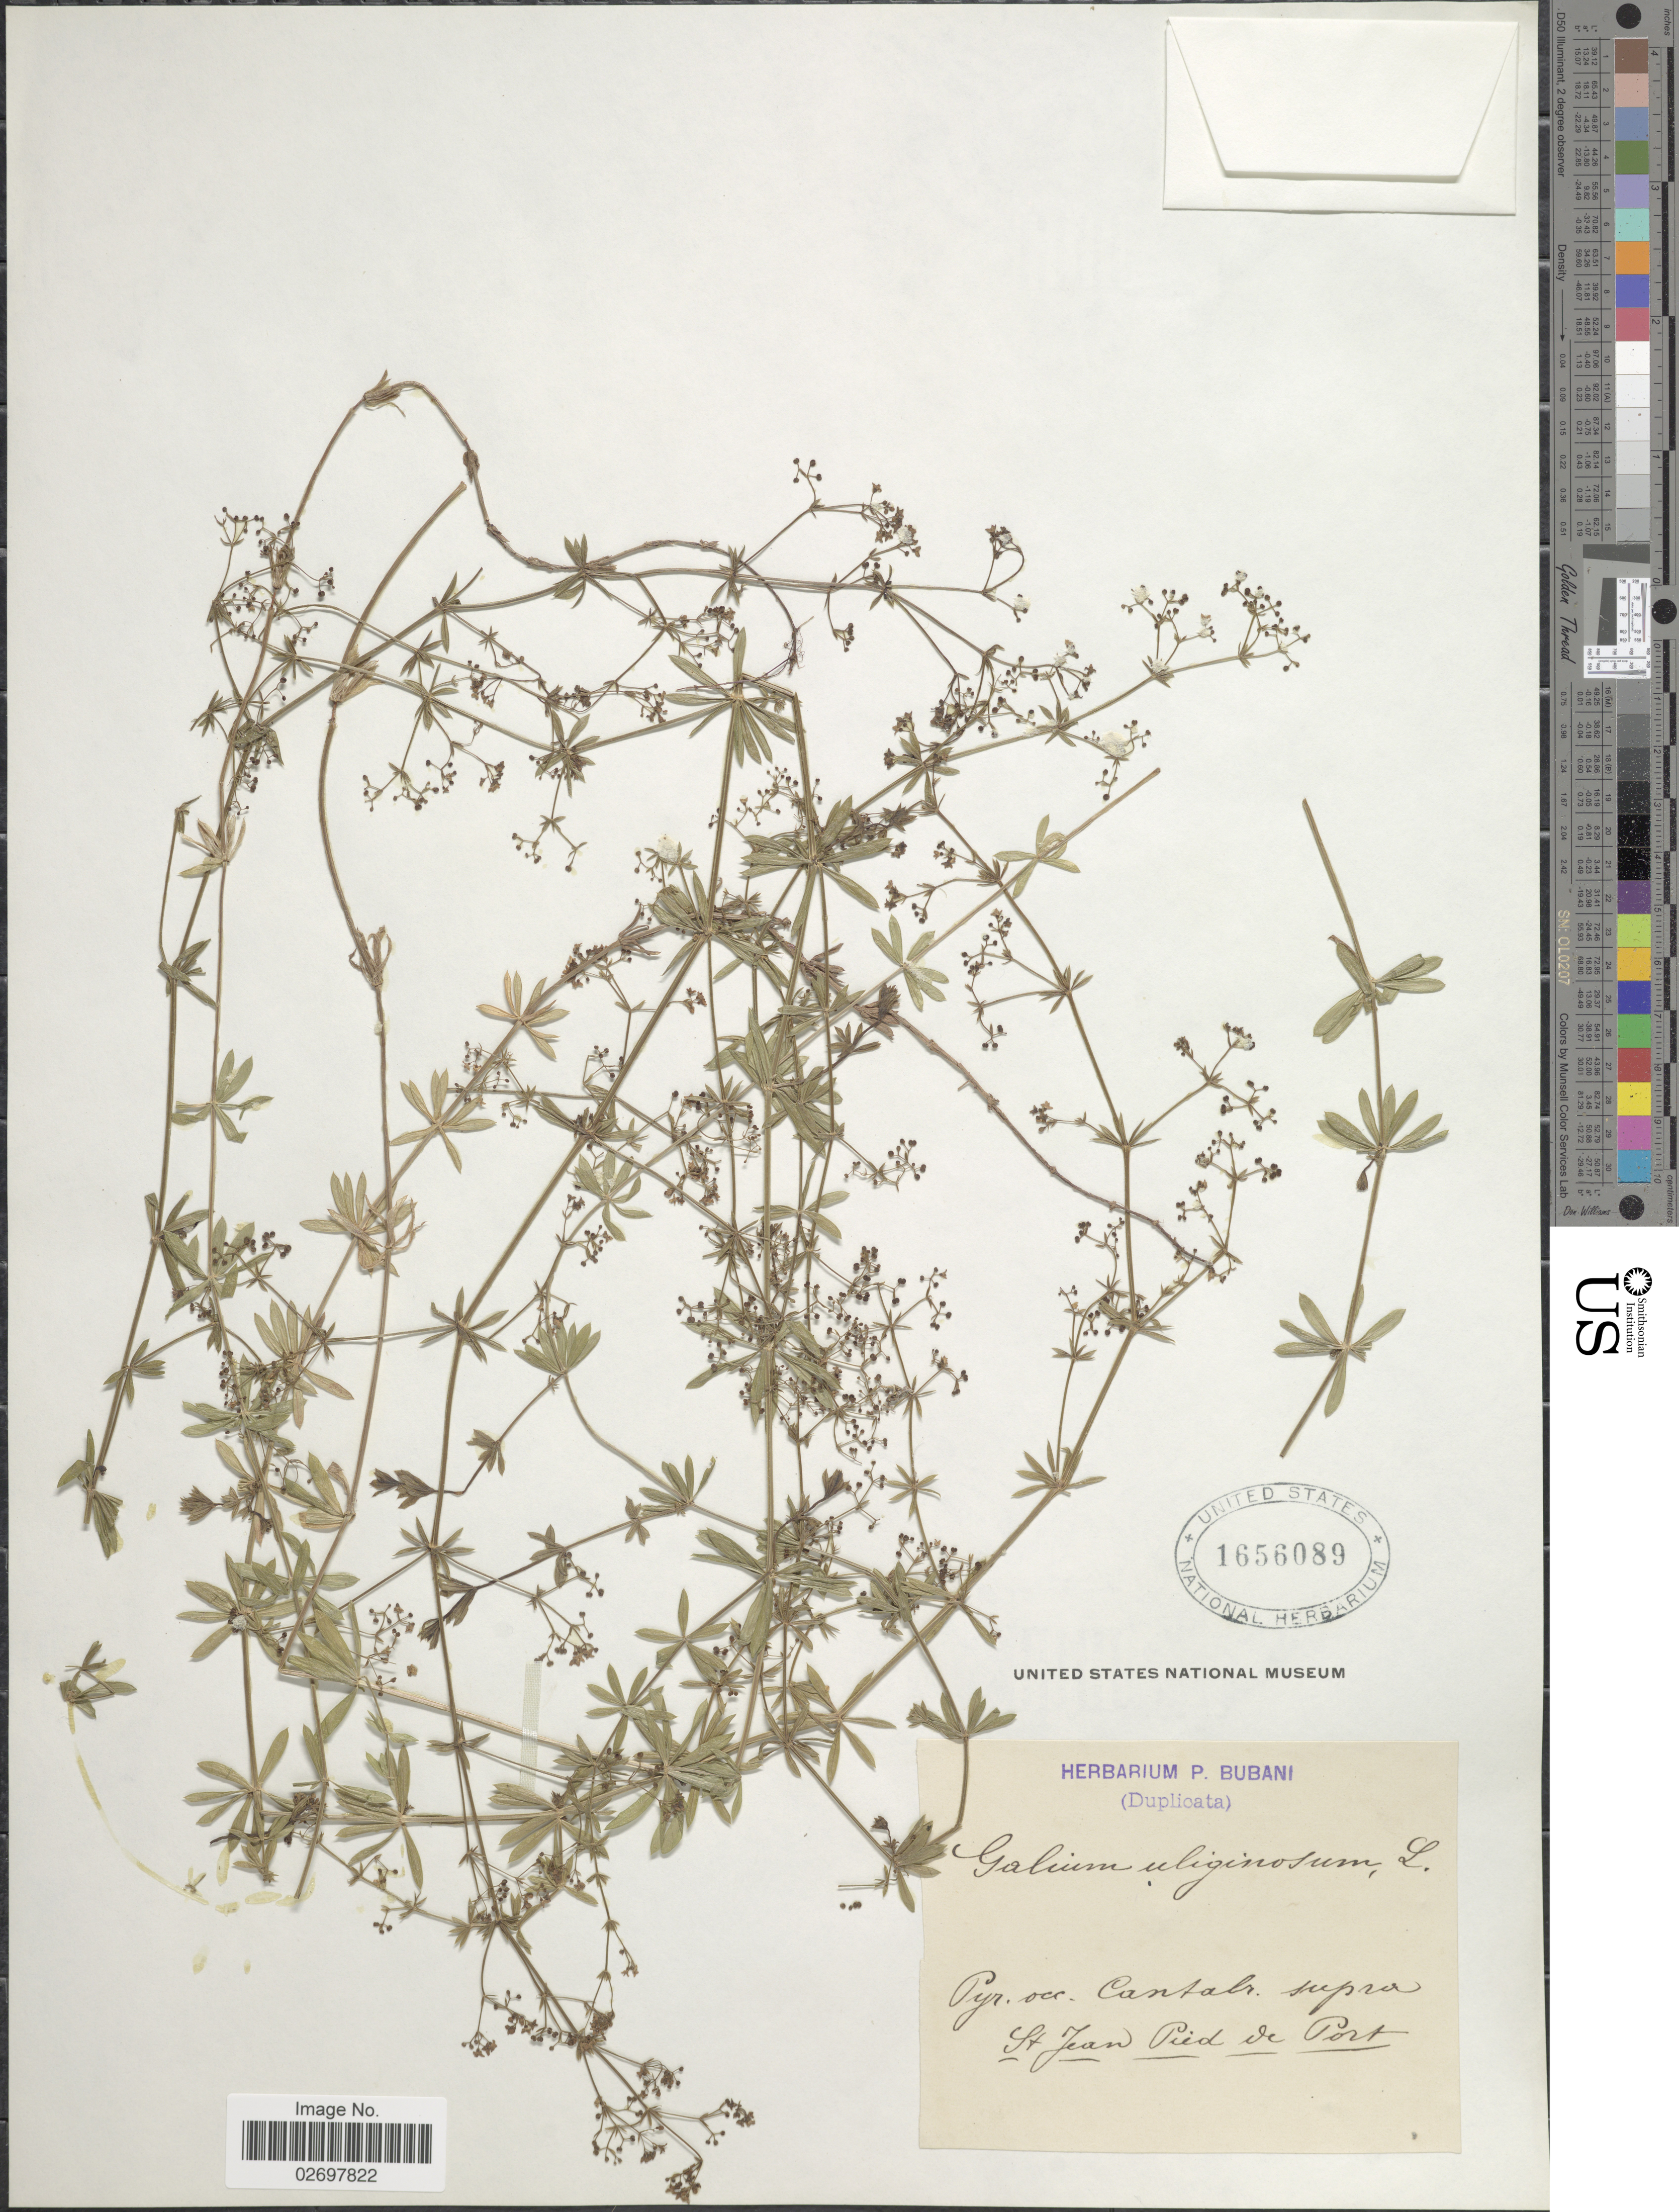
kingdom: Plantae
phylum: Tracheophyta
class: Magnoliopsida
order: Gentianales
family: Rubiaceae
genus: Galium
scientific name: Galium uliginosum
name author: L.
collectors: ex herb. P. Bubani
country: France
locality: Pyr. occ. Cantab supra St. Jean Pied Port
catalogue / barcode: US 1656089